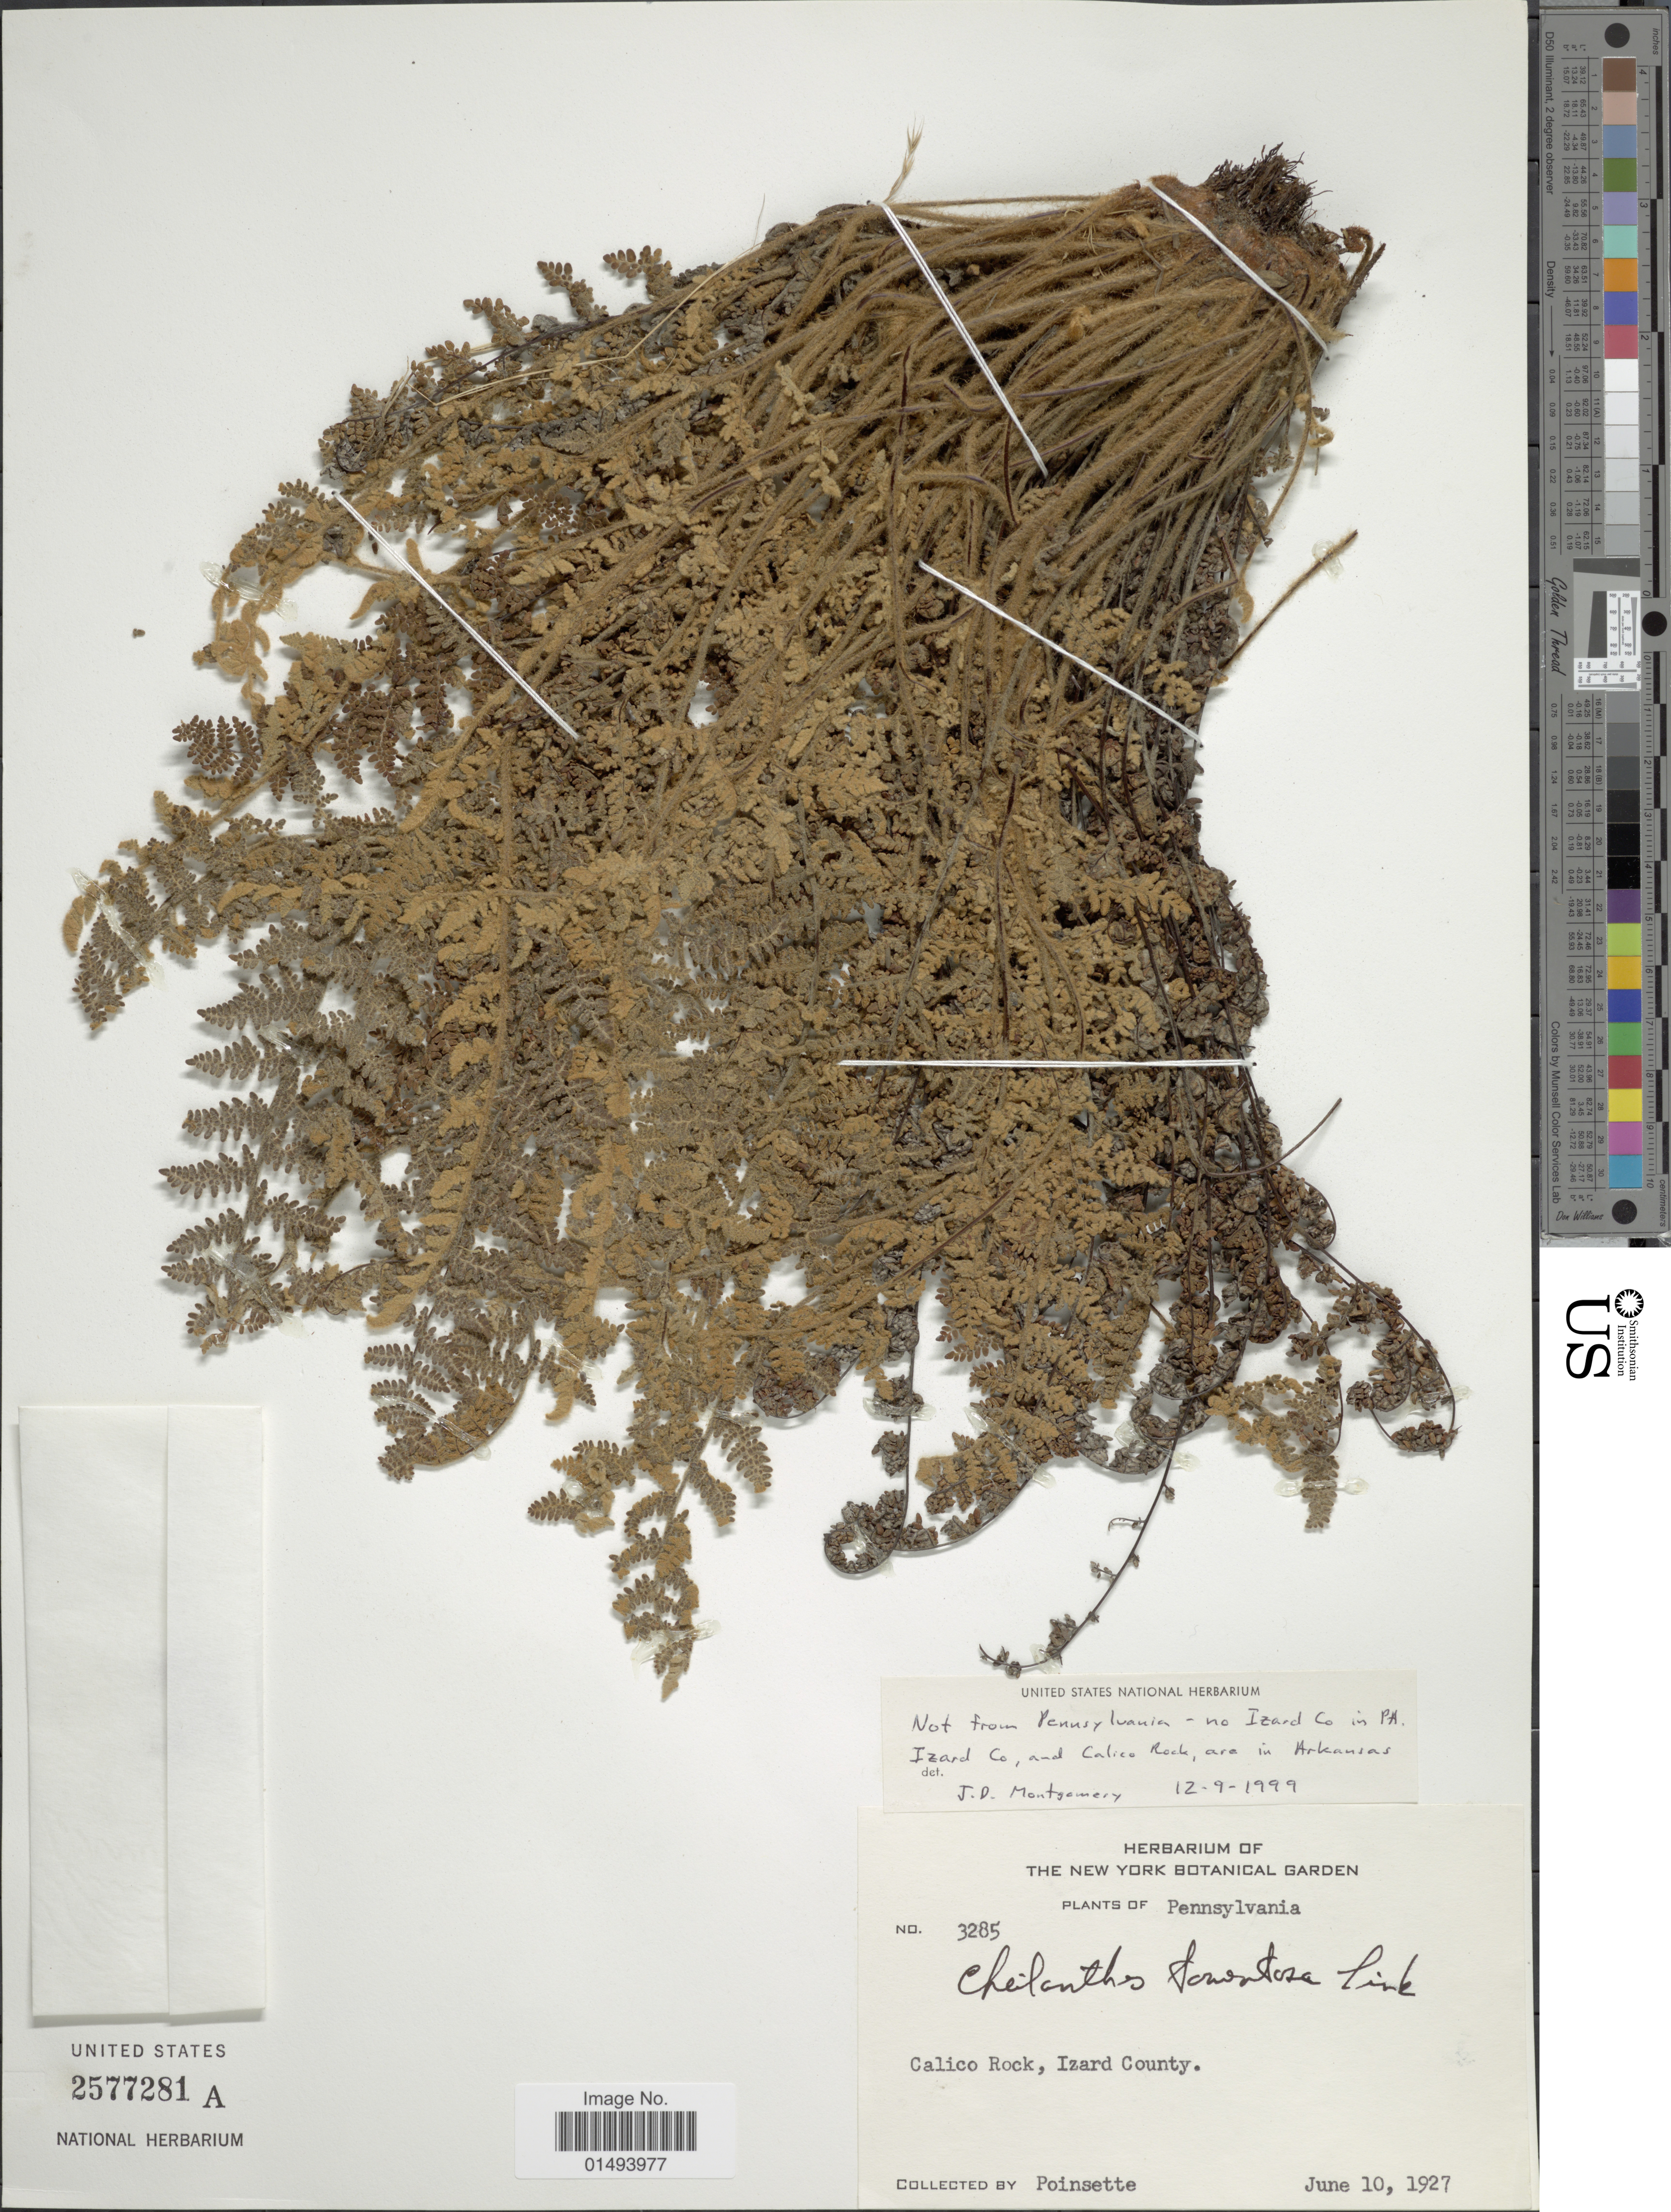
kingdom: Plantae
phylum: Tracheophyta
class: Polypodiopsida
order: Polypodiales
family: Pteridaceae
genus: Myriopteris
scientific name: Myriopteris tomentosa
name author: (Link) Fée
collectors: Poinsette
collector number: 3285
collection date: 1927-06-10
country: United States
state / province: Pennsylvania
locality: Plants of Pennsylvania, Calico Rock, Izard County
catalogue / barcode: US 2577281A